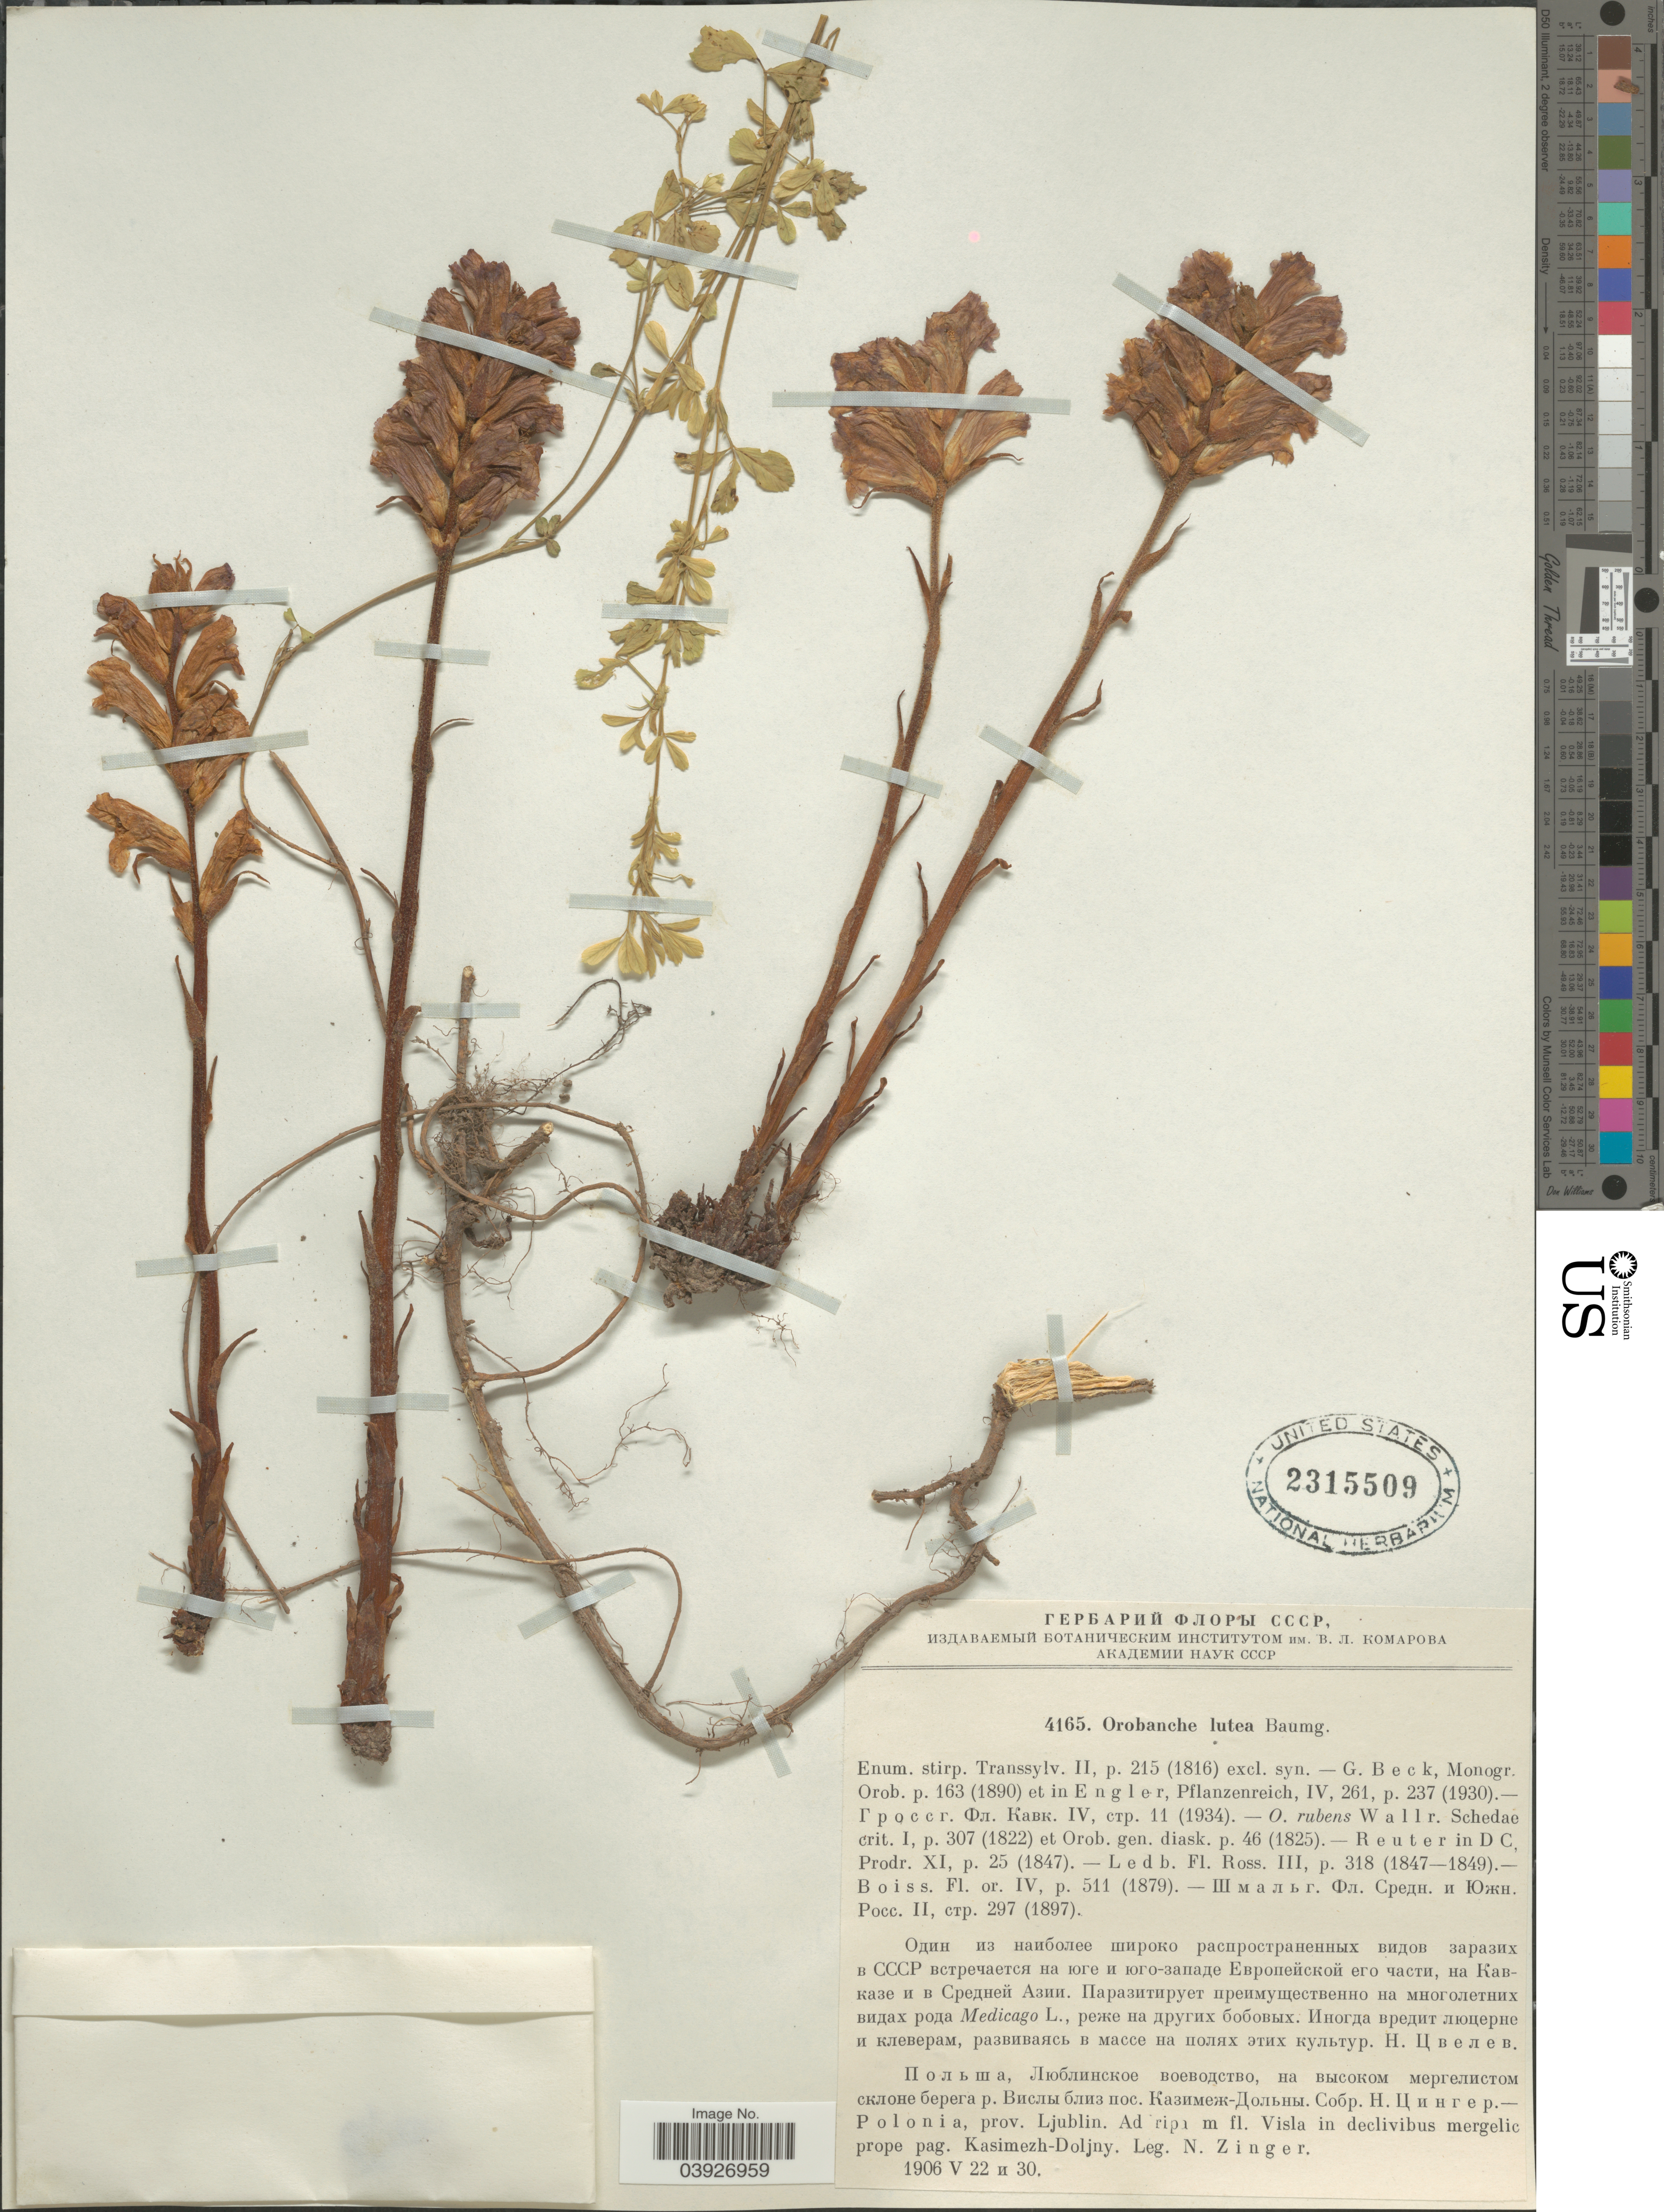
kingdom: Plantae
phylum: Tracheophyta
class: Magnoliopsida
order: Lamiales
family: Orobanchaceae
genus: Orobanche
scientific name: Orobanche lutea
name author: Baumg.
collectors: N. Zinger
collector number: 4165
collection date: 1906-05-22/1906-05-30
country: Poland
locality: Prov. Ljublin. Ad ripa m fl. Visla in declivibus mergelic prope pag. Kasimezh-Doljny.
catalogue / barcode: US 2315509